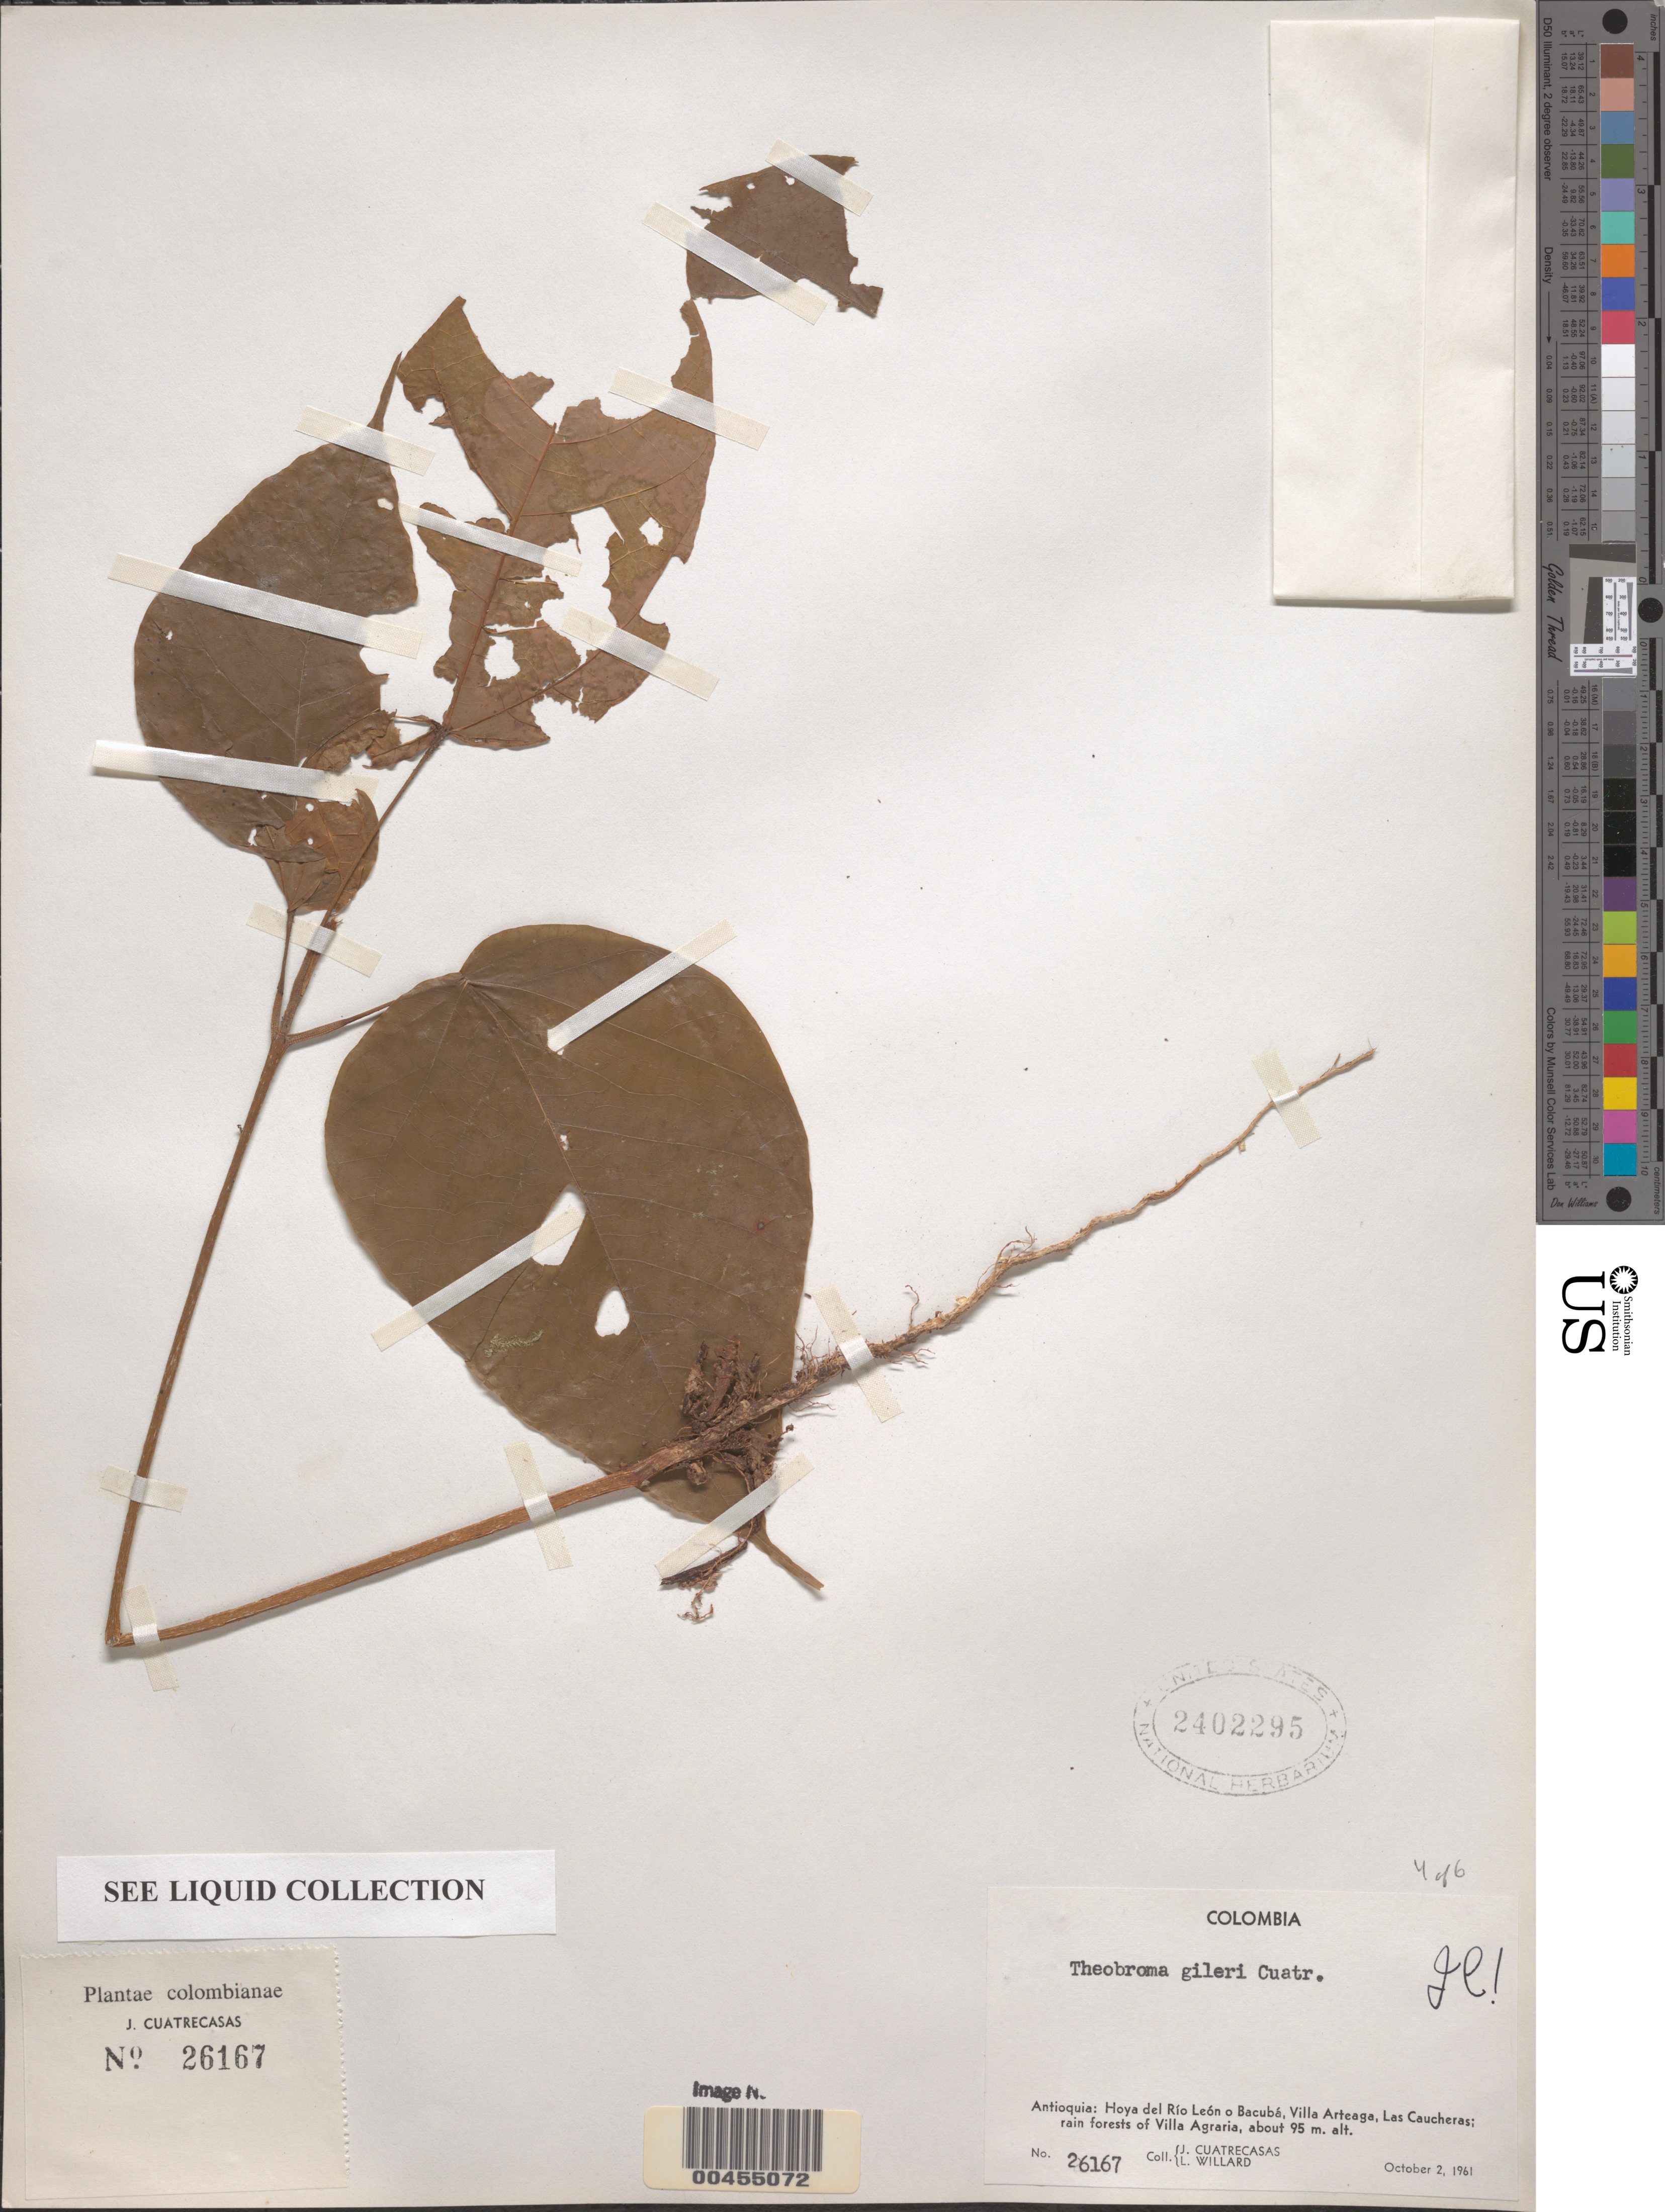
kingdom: Plantae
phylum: Tracheophyta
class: Magnoliopsida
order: Malvales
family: Malvaceae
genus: Theobroma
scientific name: Theobroma gileri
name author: Cuatrec.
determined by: Cuatrecasas, J.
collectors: J. Cuatrecasas & L. Willard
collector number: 26167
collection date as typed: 02 Oct 1961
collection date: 1961-10-02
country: Colombia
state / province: Antioquia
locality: Hoya del Río León o Bacubá, Villa Arteaga, Las Caucheras, rain forests of Villa Agraria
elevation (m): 95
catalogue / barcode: US 2402295